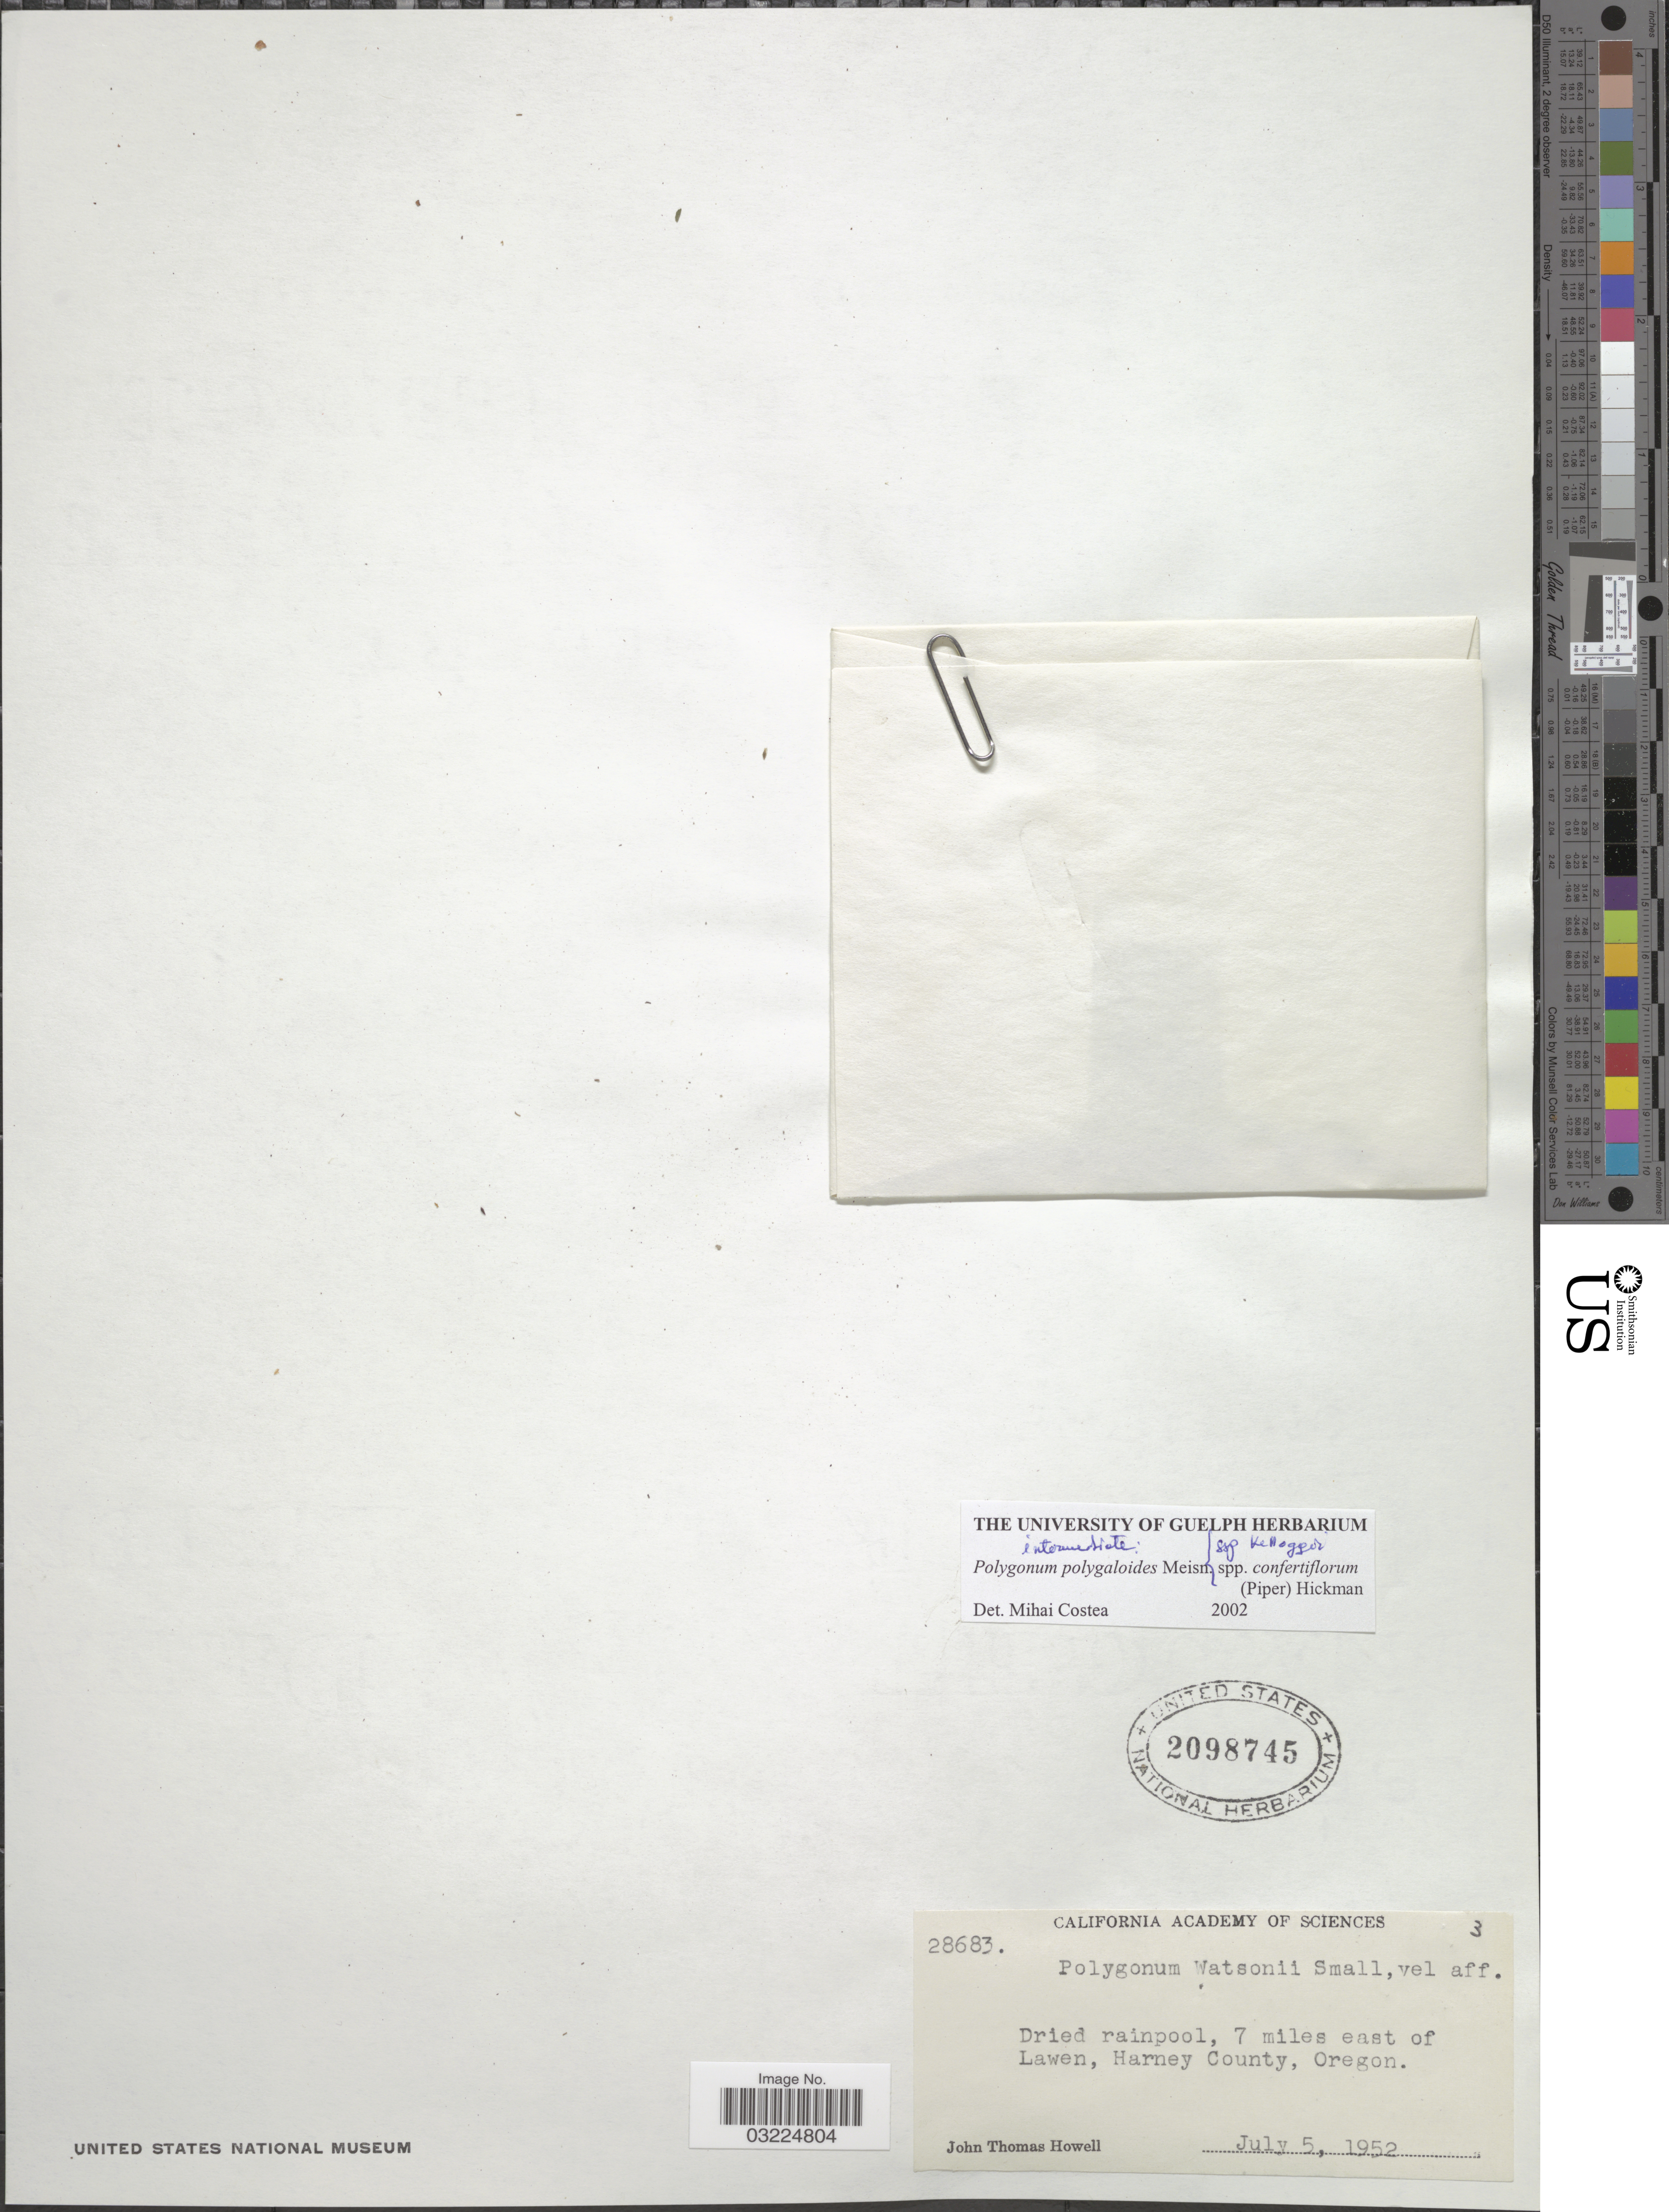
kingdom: Plantae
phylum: Tracheophyta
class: Magnoliopsida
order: Caryophyllales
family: Polygonaceae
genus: Polygonum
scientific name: Polygonum polygaloides subsp. confertiflorum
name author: (Nutt. ex Piper) Hickman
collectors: J. T. Howell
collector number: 28683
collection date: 1952-07-05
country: United States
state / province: Oregon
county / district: Harney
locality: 7 miles east of Lawen, Harney County.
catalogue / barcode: US 2098745